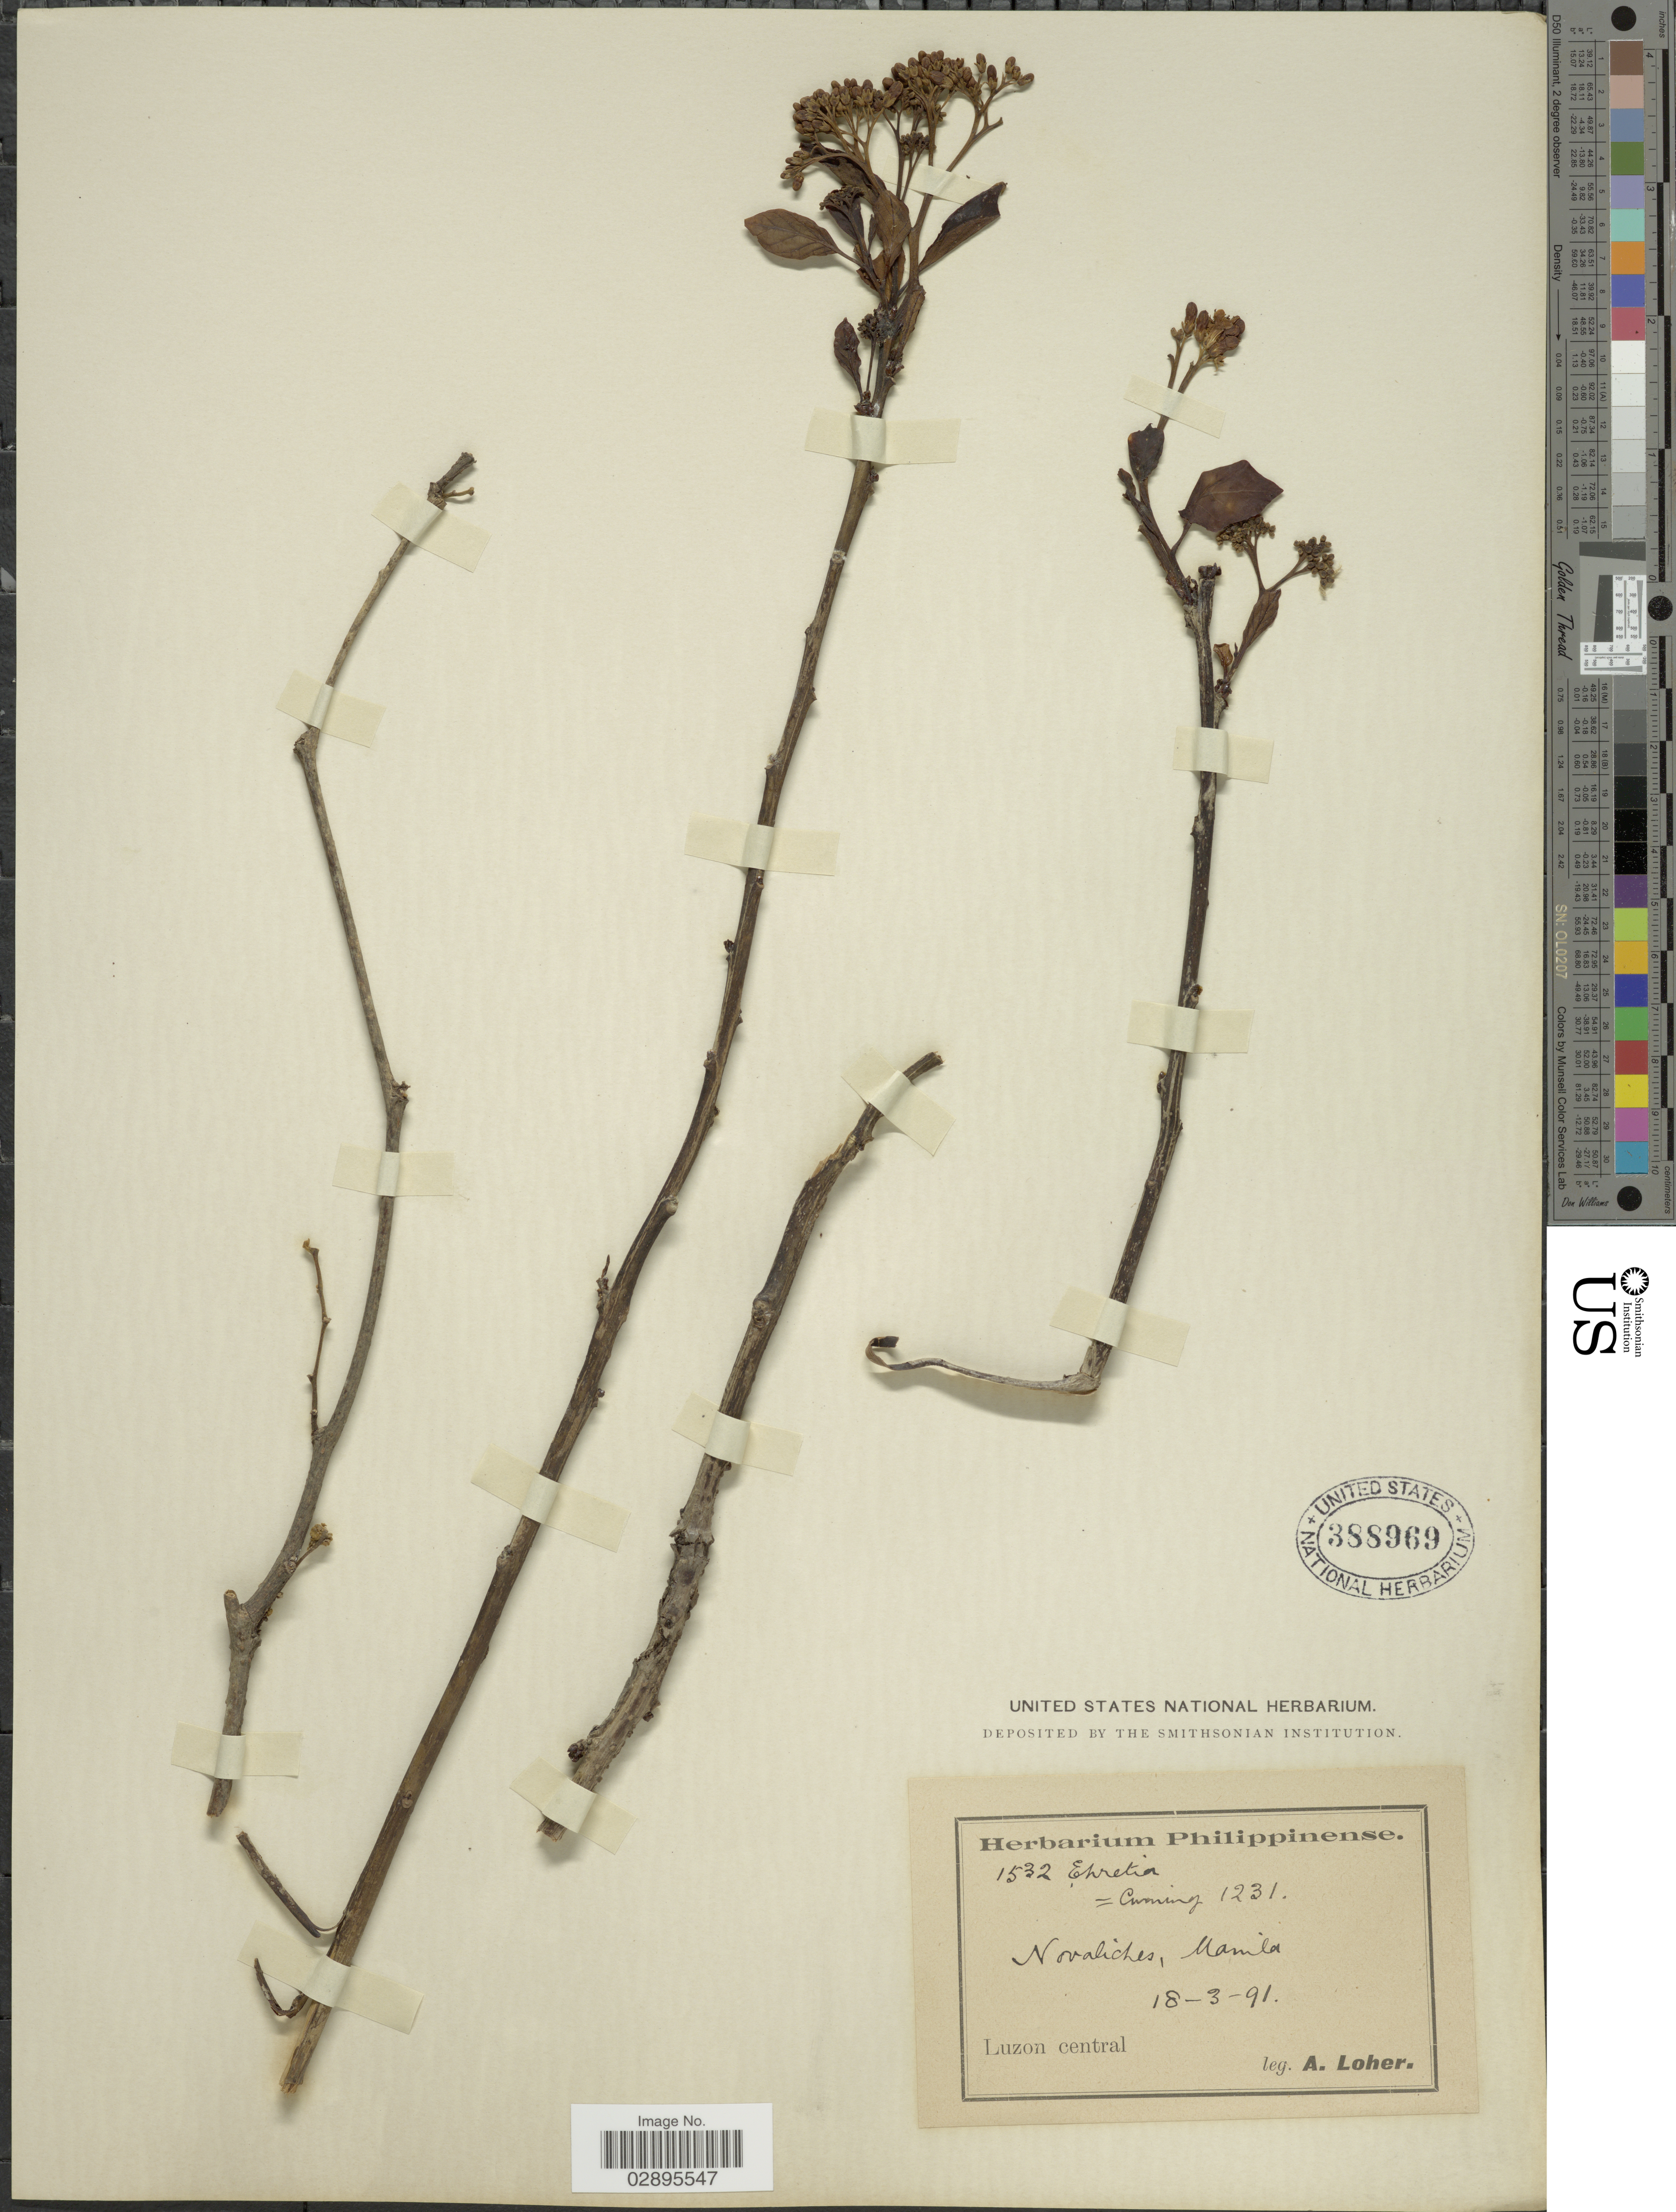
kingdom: Plantae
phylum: Tracheophyta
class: Magnoliopsida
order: Boraginales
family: Ehretiaceae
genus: Ehretia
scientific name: Ehretia navesii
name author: S. Vidal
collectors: A. Loher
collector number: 1532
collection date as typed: Transcribed d/m/y: 18/3/91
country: Philippines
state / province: Central Luzon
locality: Novaliches, Manila. Luzon central.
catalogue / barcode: US 388969